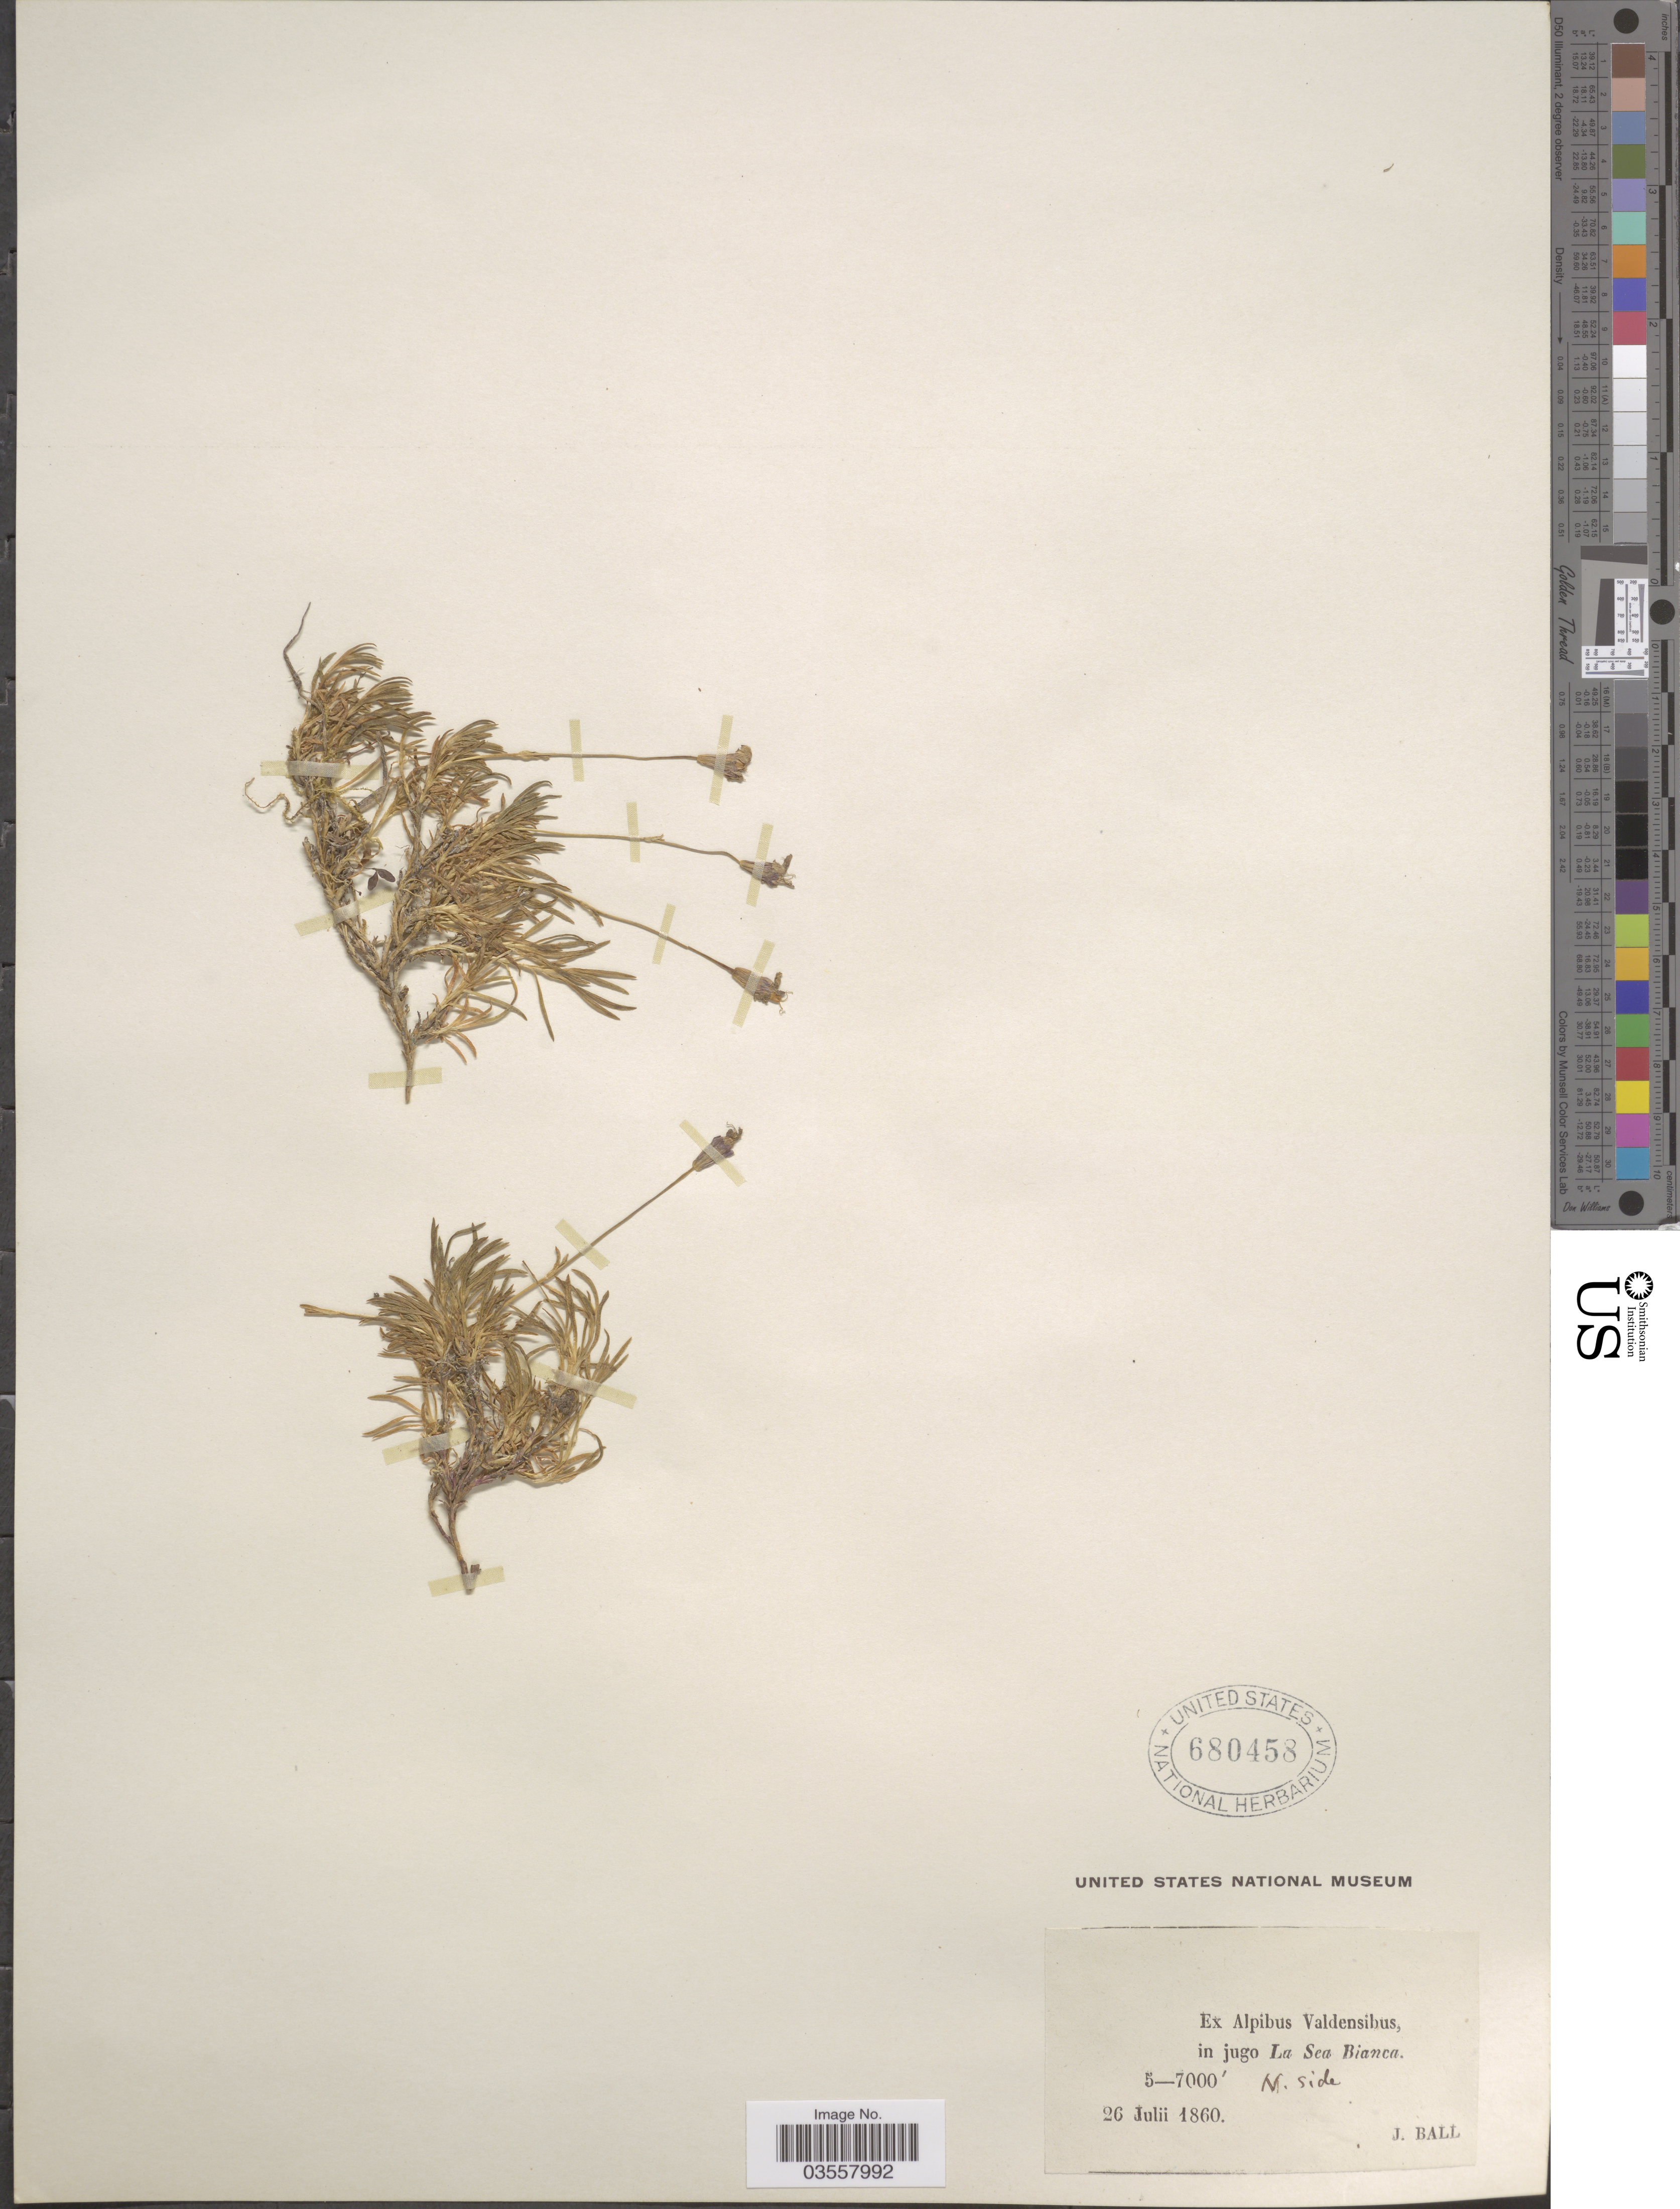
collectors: J. Ball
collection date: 1860-07-26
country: Italy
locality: Ex Alpibus Valdensibus, in jugo La Sea Bianca. N. side.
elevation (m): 1524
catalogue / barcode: US 680458